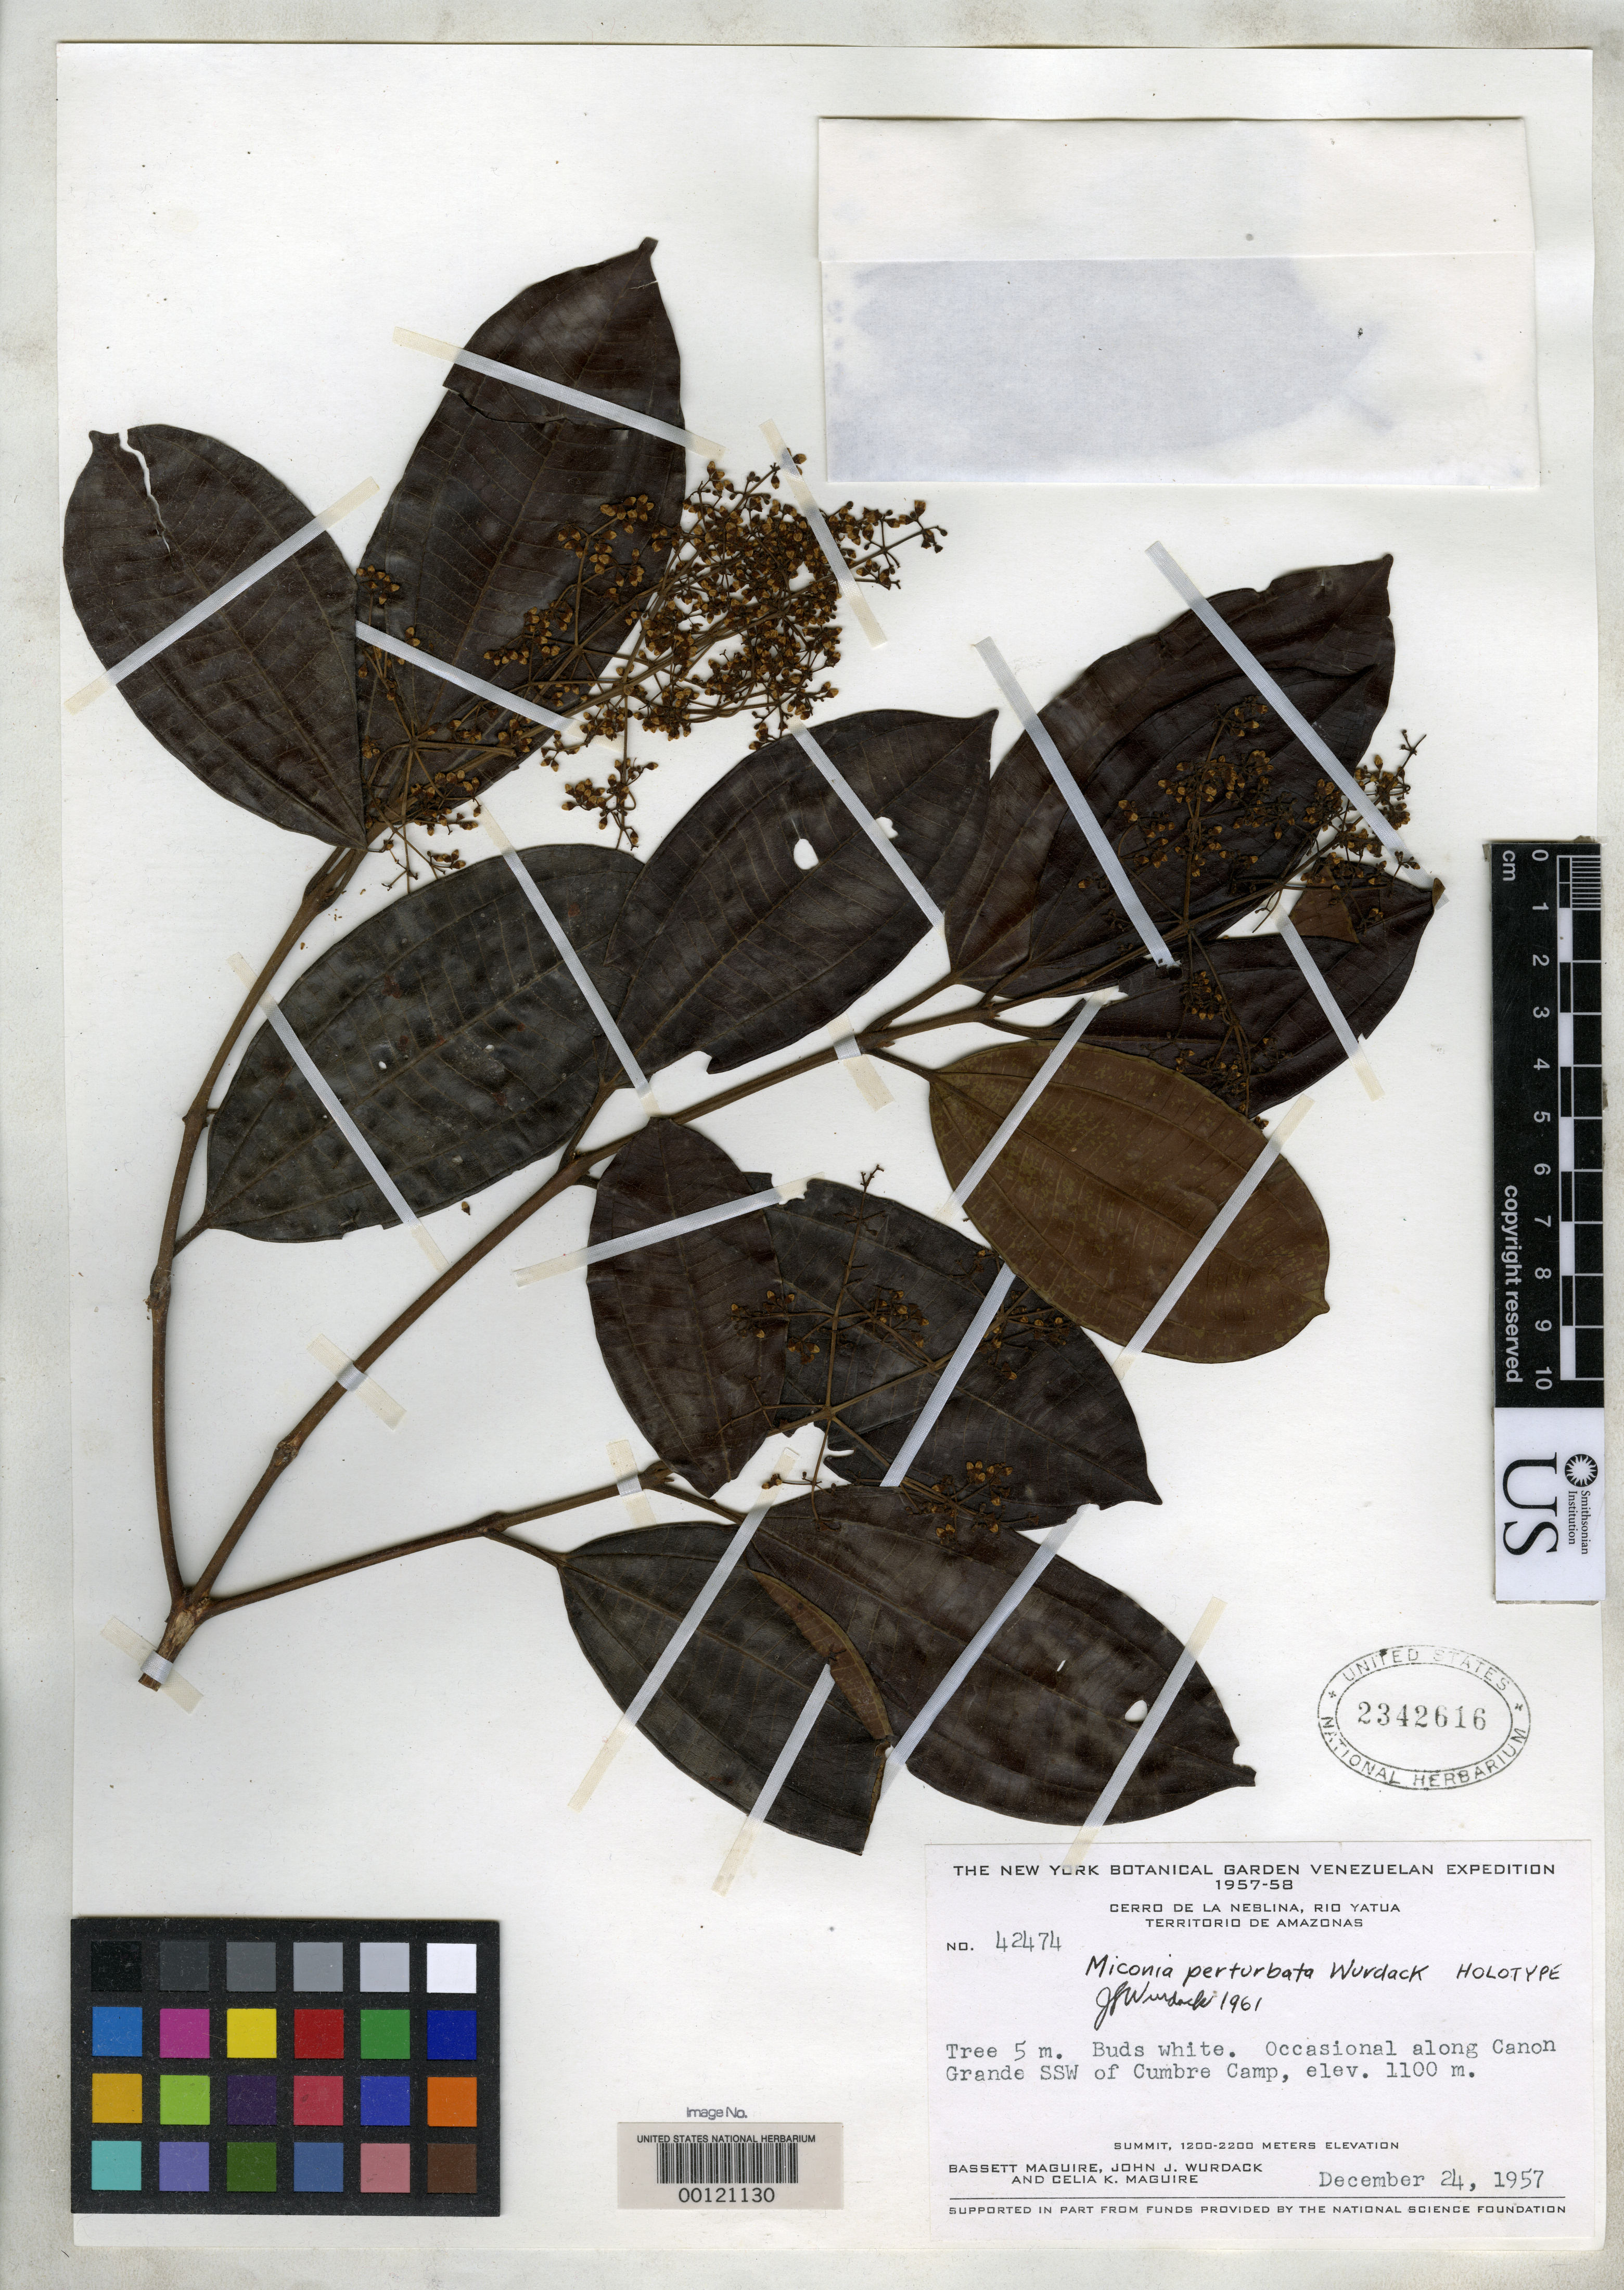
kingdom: Plantae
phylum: Tracheophyta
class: Magnoliopsida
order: Myrtales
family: Melastomataceae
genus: Miconia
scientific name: Miconia perturbata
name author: Wurdack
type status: Holotype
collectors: B. Maguire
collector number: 42474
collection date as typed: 24 Dec 1957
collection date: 1957-12-24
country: Venezuela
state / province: Amazonas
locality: Cerro de la Neblina.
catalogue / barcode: US 2342616